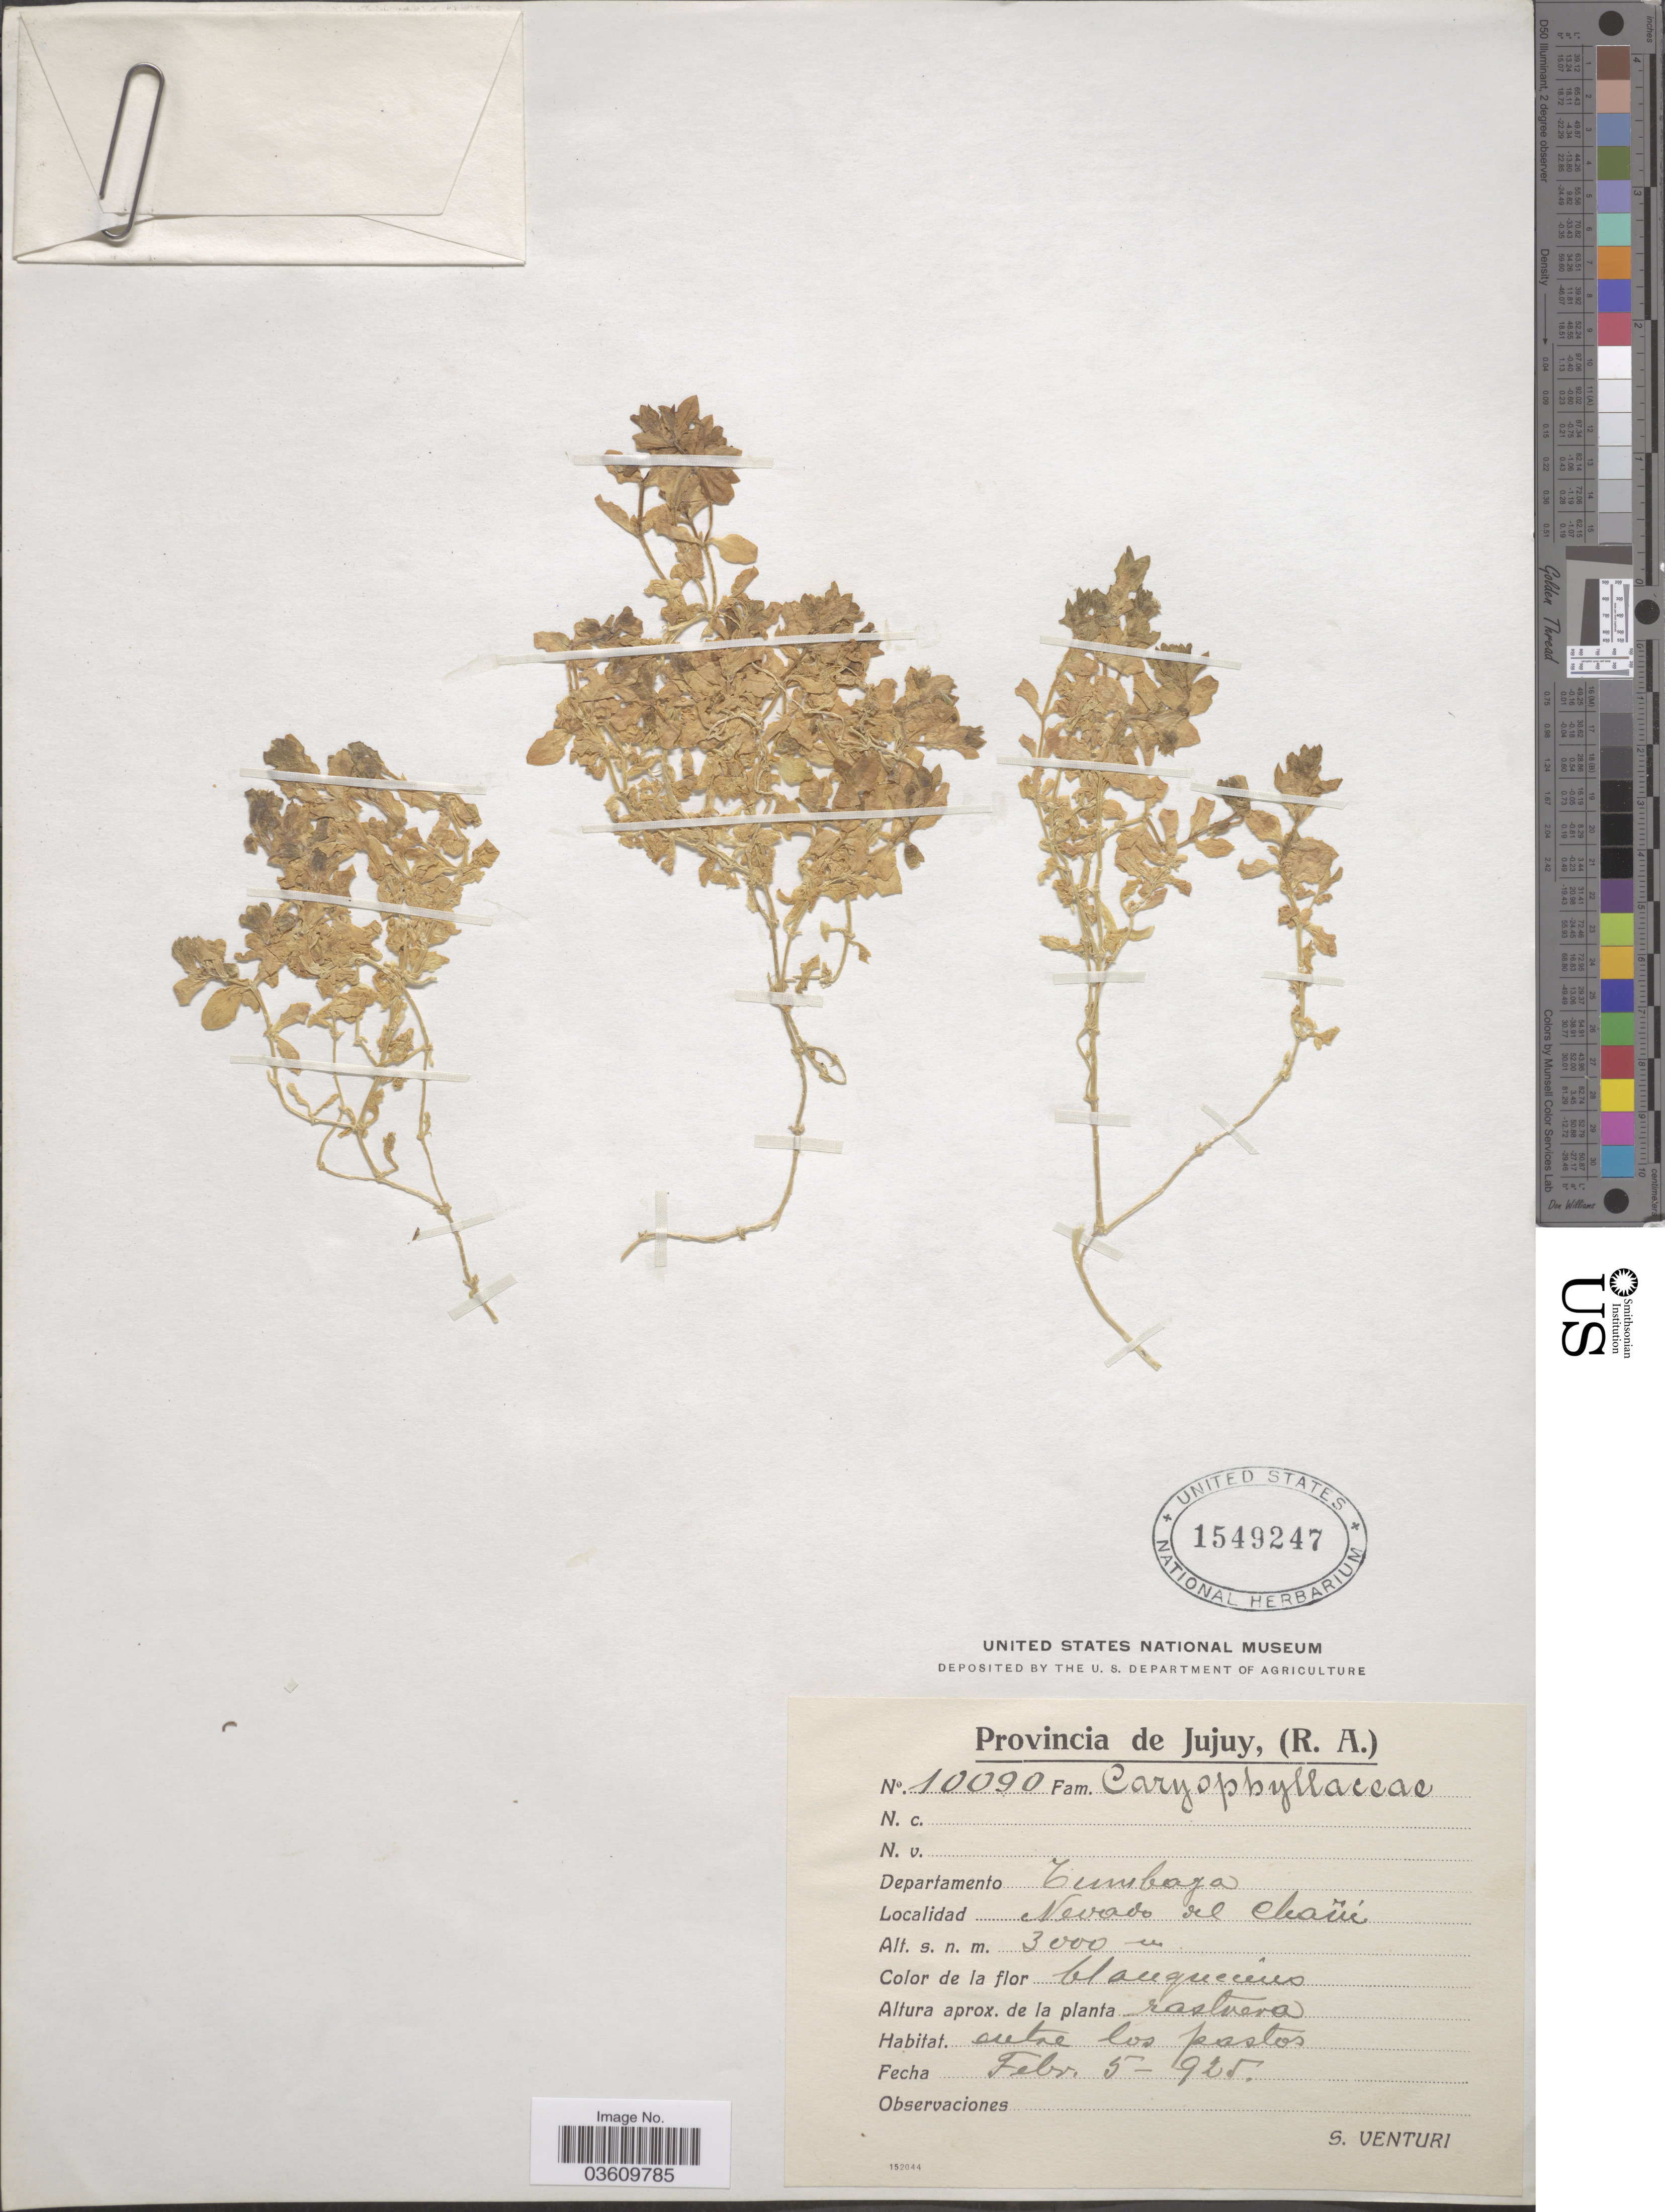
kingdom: Plantae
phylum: Tracheophyta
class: Magnoliopsida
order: Caryophyllales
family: Caryophyllaceae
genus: Stellaria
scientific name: Stellaria sp.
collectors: S. Venturi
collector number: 10090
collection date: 1925-02-05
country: Argentina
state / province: Jujuy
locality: Departamento Tumbaya. Nevado del Chaní.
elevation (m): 3000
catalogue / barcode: US 1549247